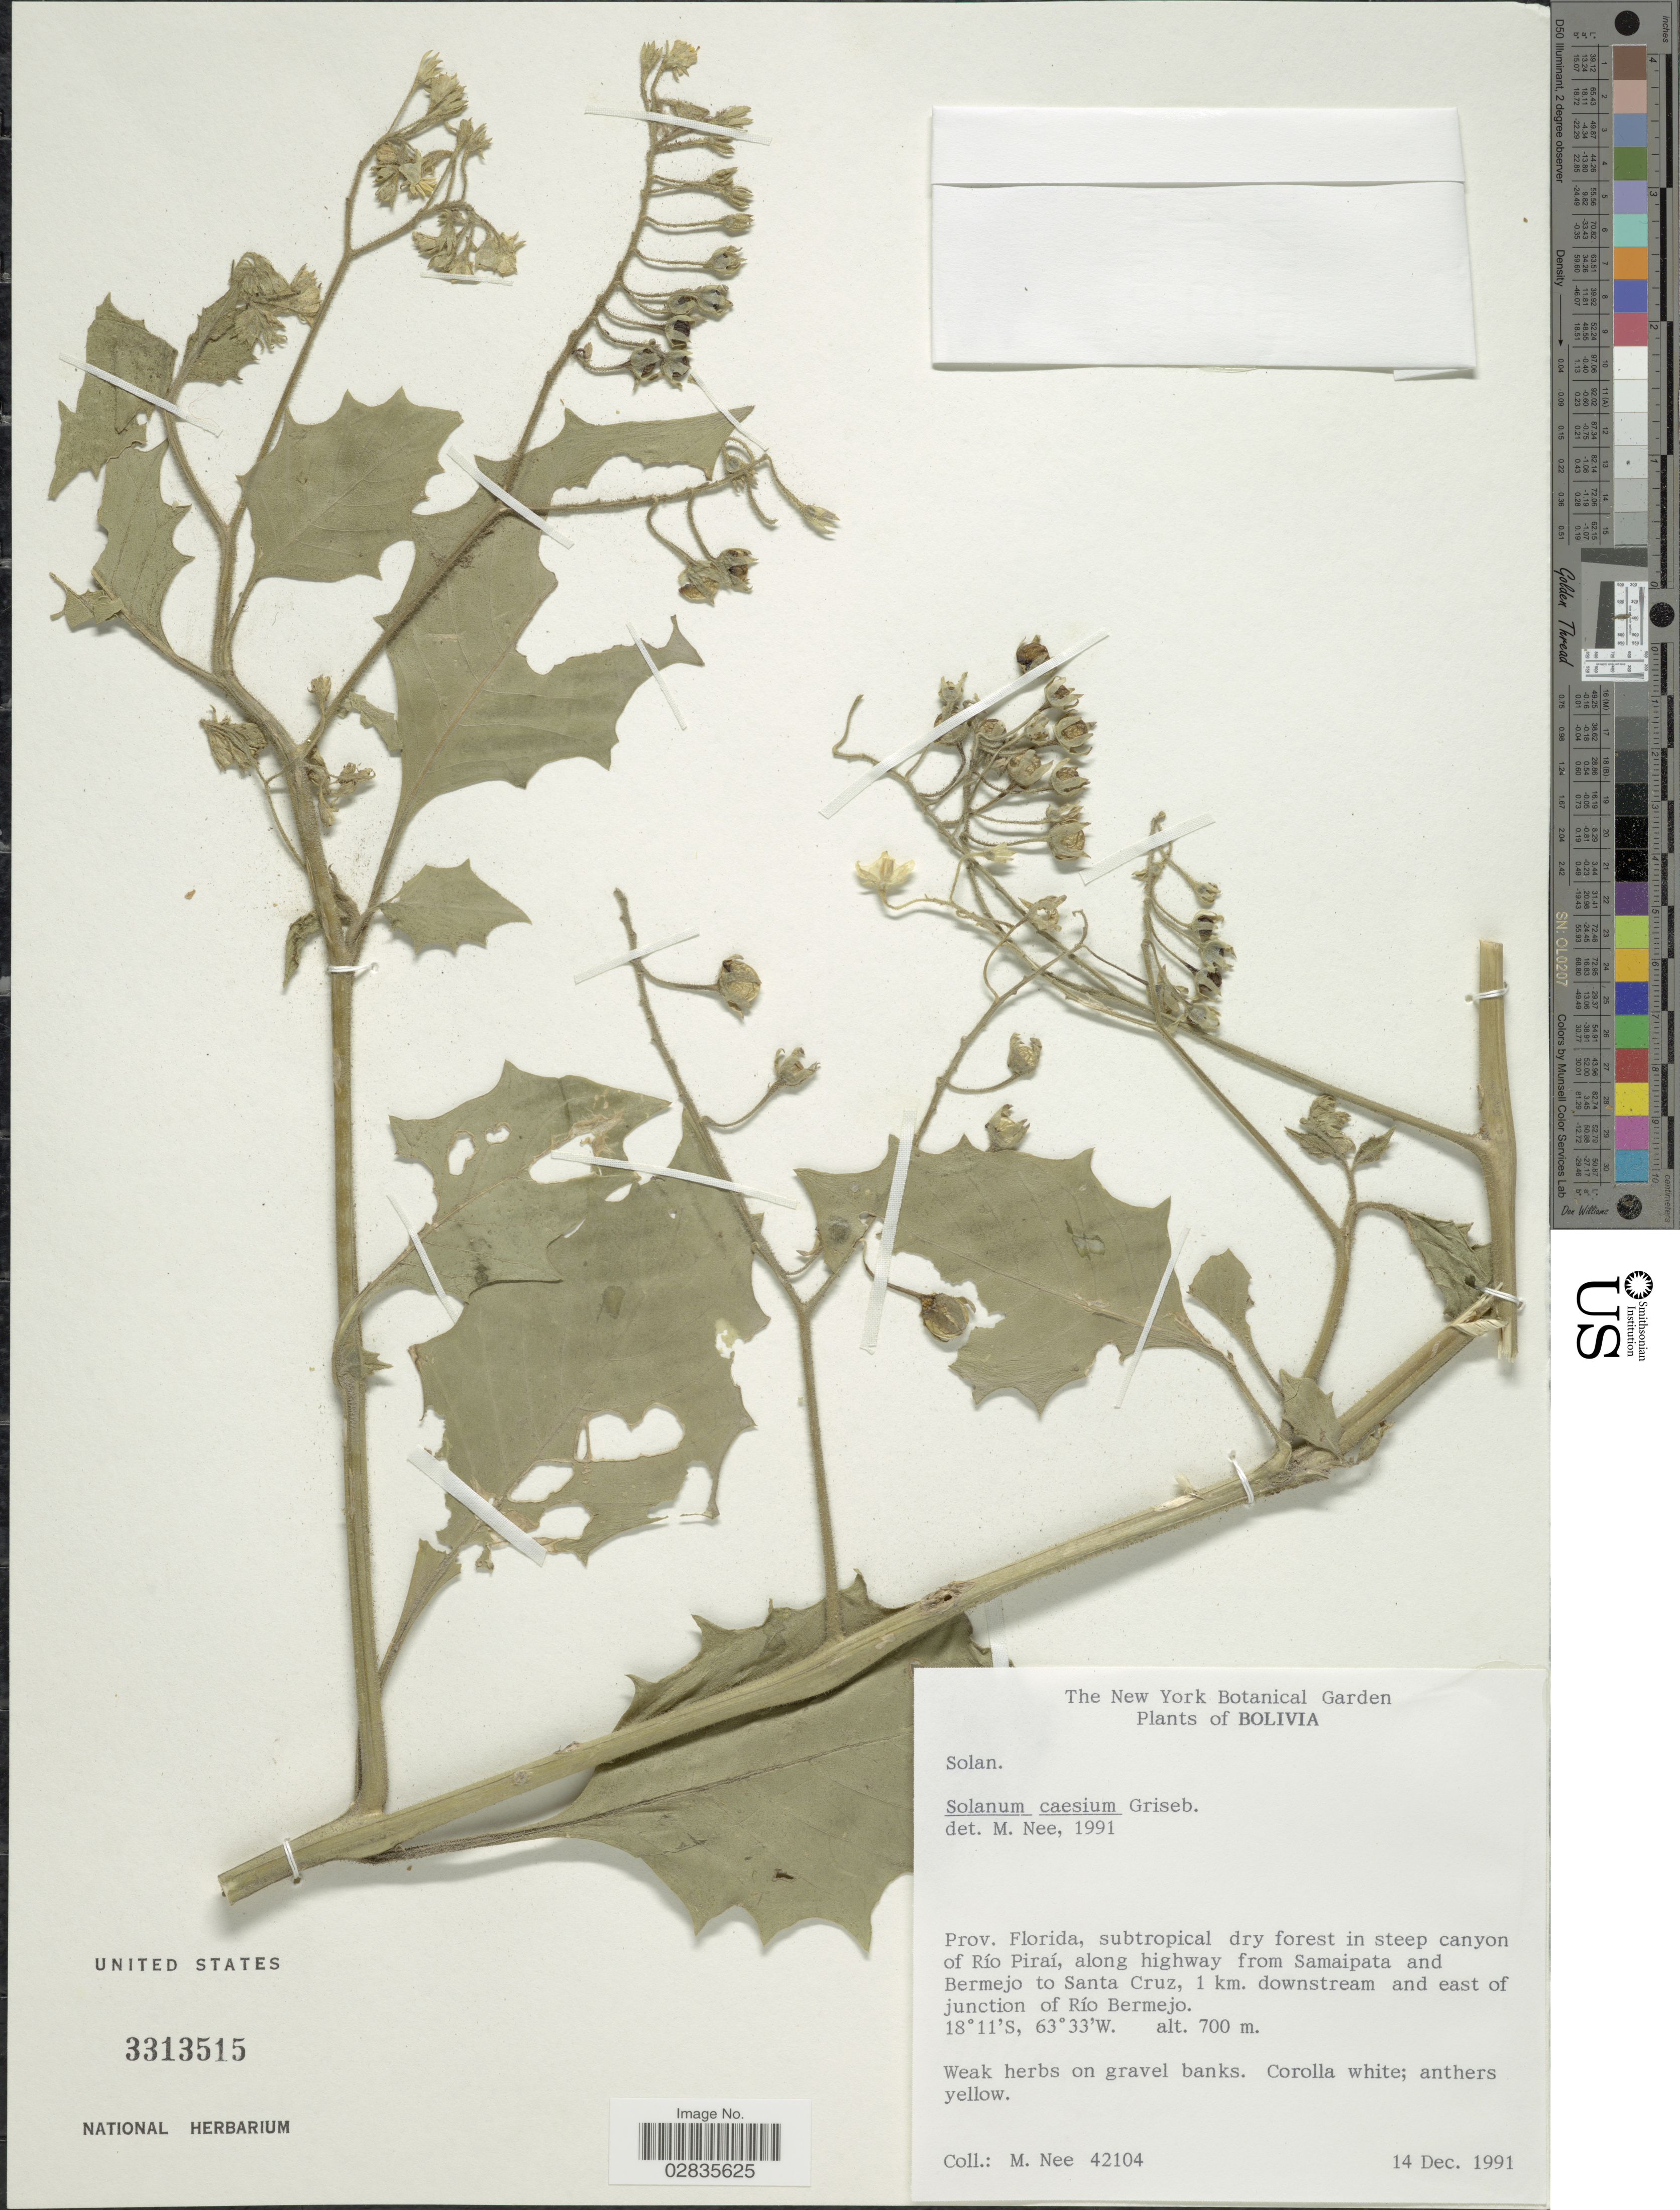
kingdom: Plantae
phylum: Tracheophyta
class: Magnoliopsida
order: Solanales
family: Solanaceae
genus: Solanum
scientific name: Solanum caesium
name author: Griseb.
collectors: M. Nee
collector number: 42104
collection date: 1991-12-14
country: Bolivia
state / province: Santa Cruz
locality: Prov. Florida, subtropical dry forest in steep canyon of Río Piraí, along highway from Samaipata and Bermejo to Santa Cruz, 1 km. downstream and east of junction of Río Bermejo.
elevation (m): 700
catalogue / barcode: US 3313515